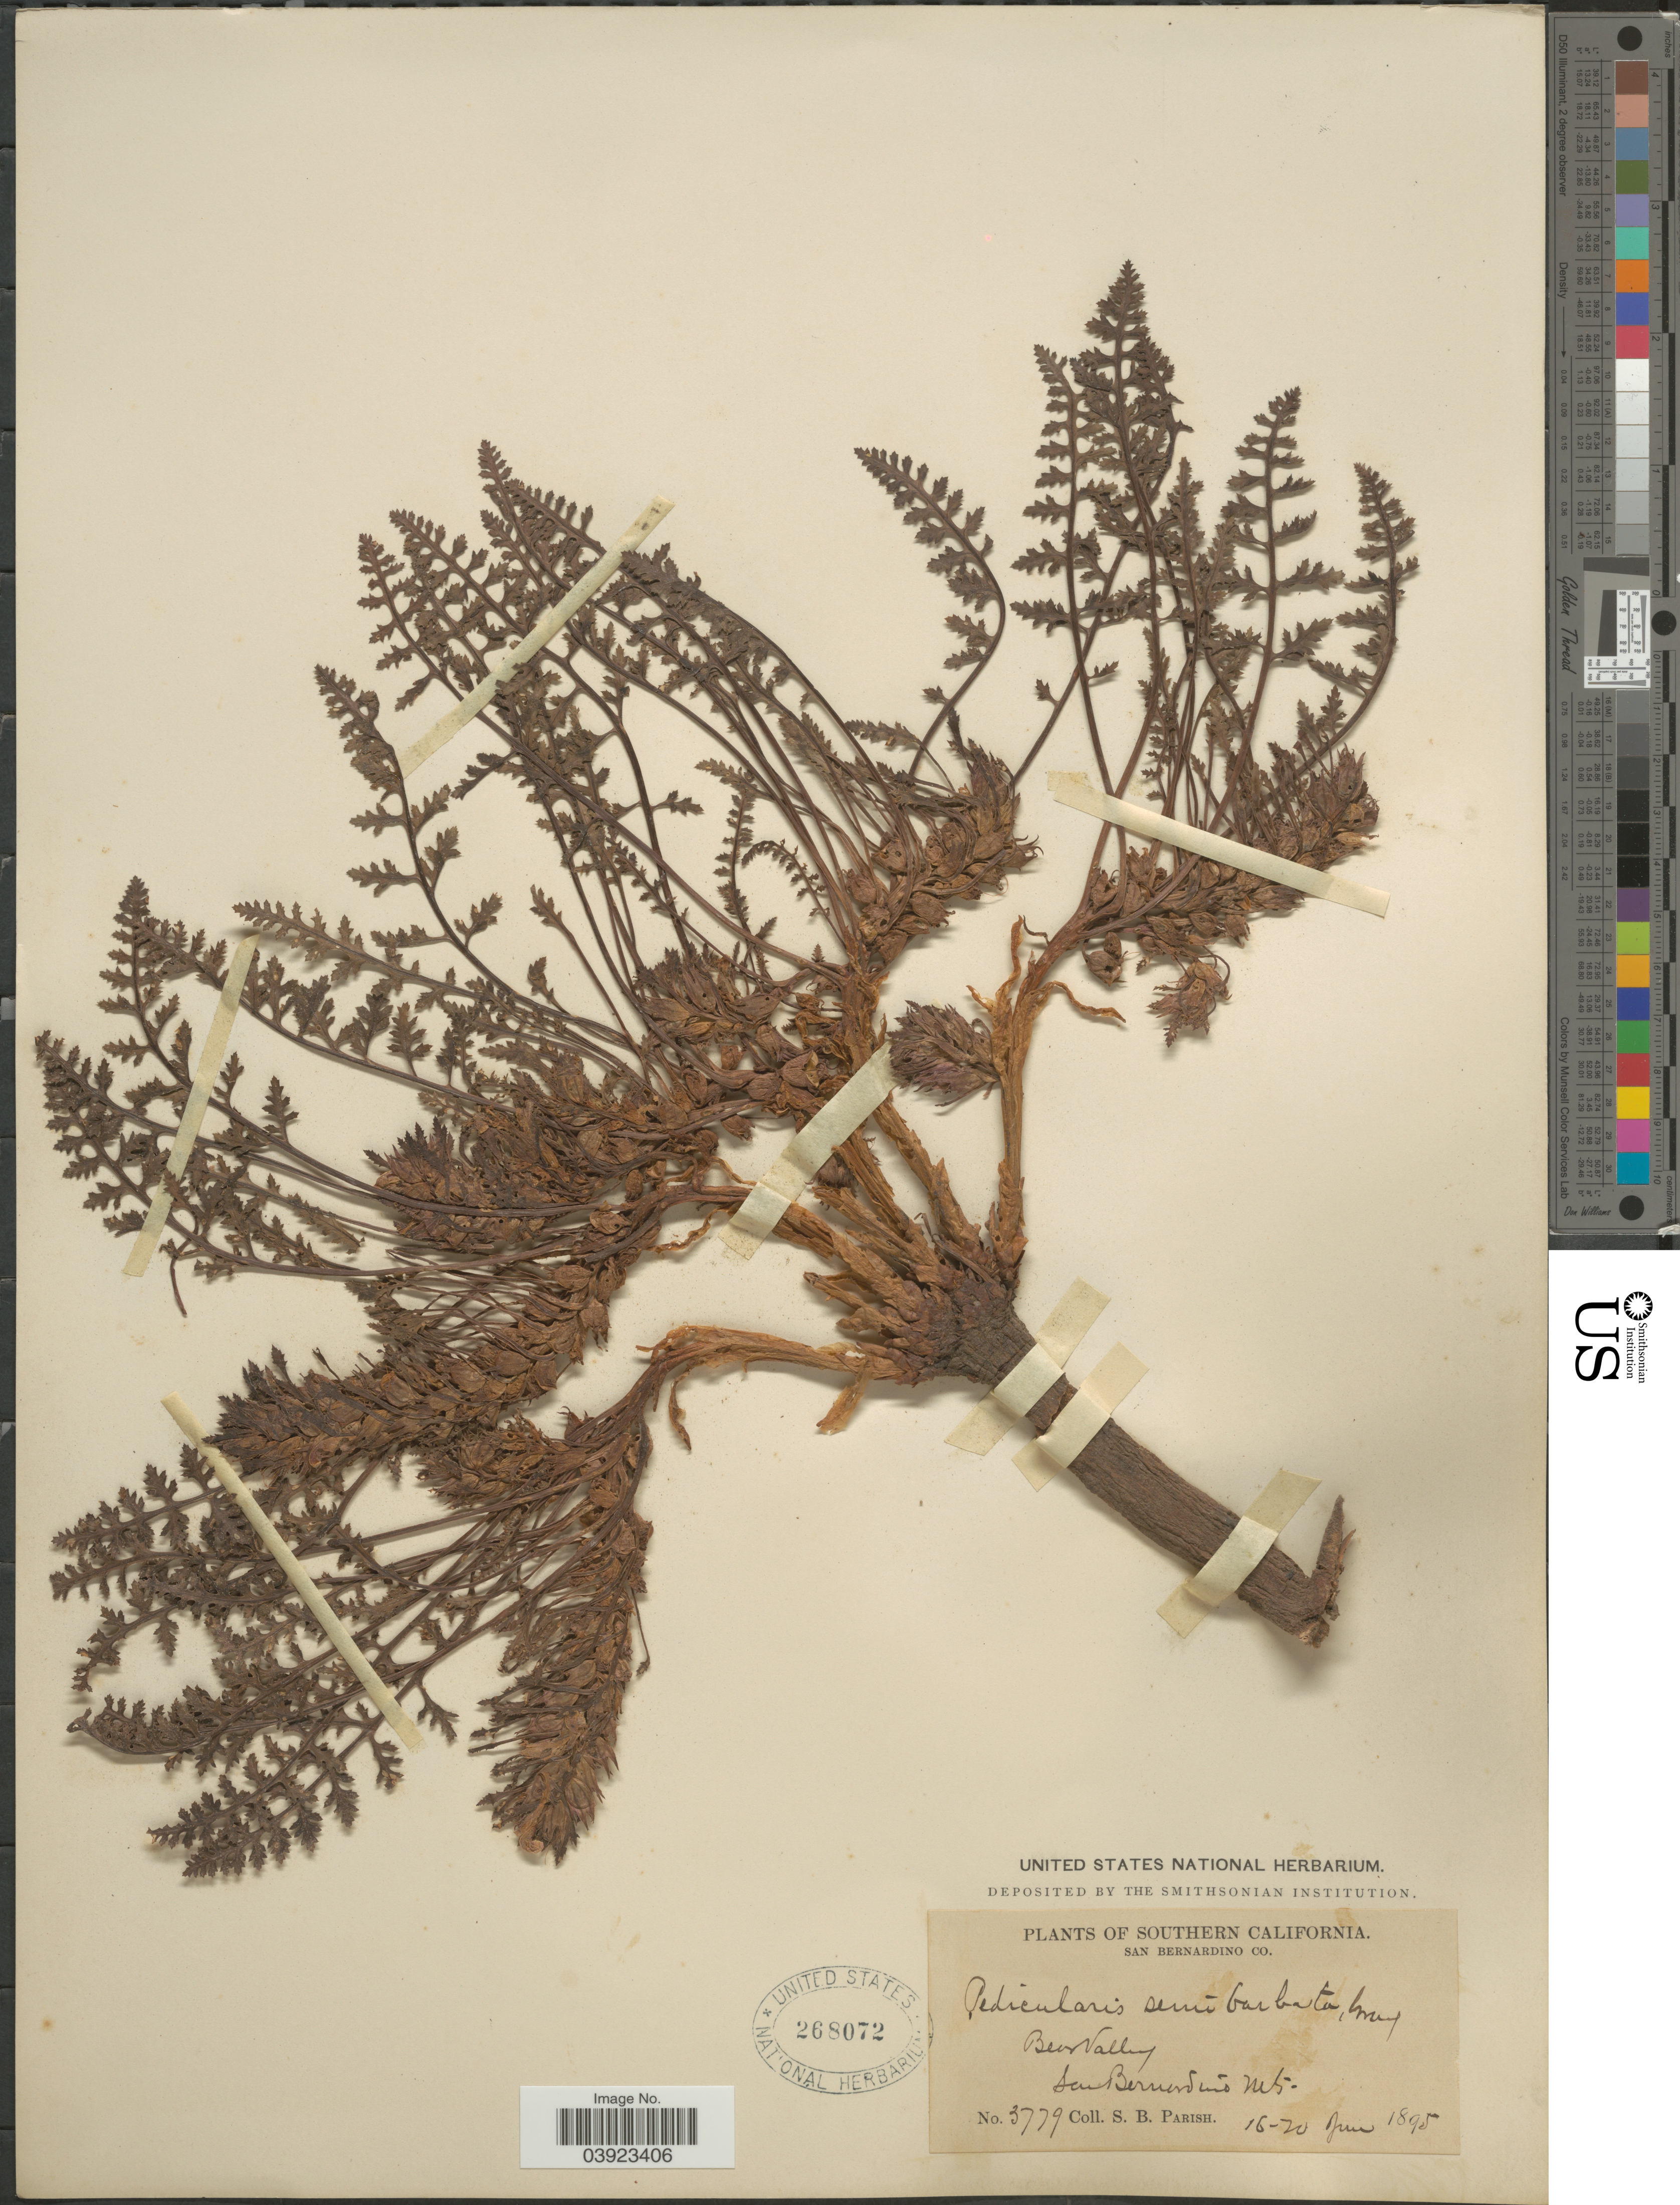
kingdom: Plantae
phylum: Tracheophyta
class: Magnoliopsida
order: Lamiales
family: Orobanchaceae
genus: Pedicularis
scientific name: Pedicularis semibarbata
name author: A. Gray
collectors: S. B. Parish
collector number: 3779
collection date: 1895-06-16/1895-06-20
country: United States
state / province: California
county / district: San Bernardino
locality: Southern California. San Bernardino. Bear Valley. San Bernardino Mts.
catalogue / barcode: US 268072